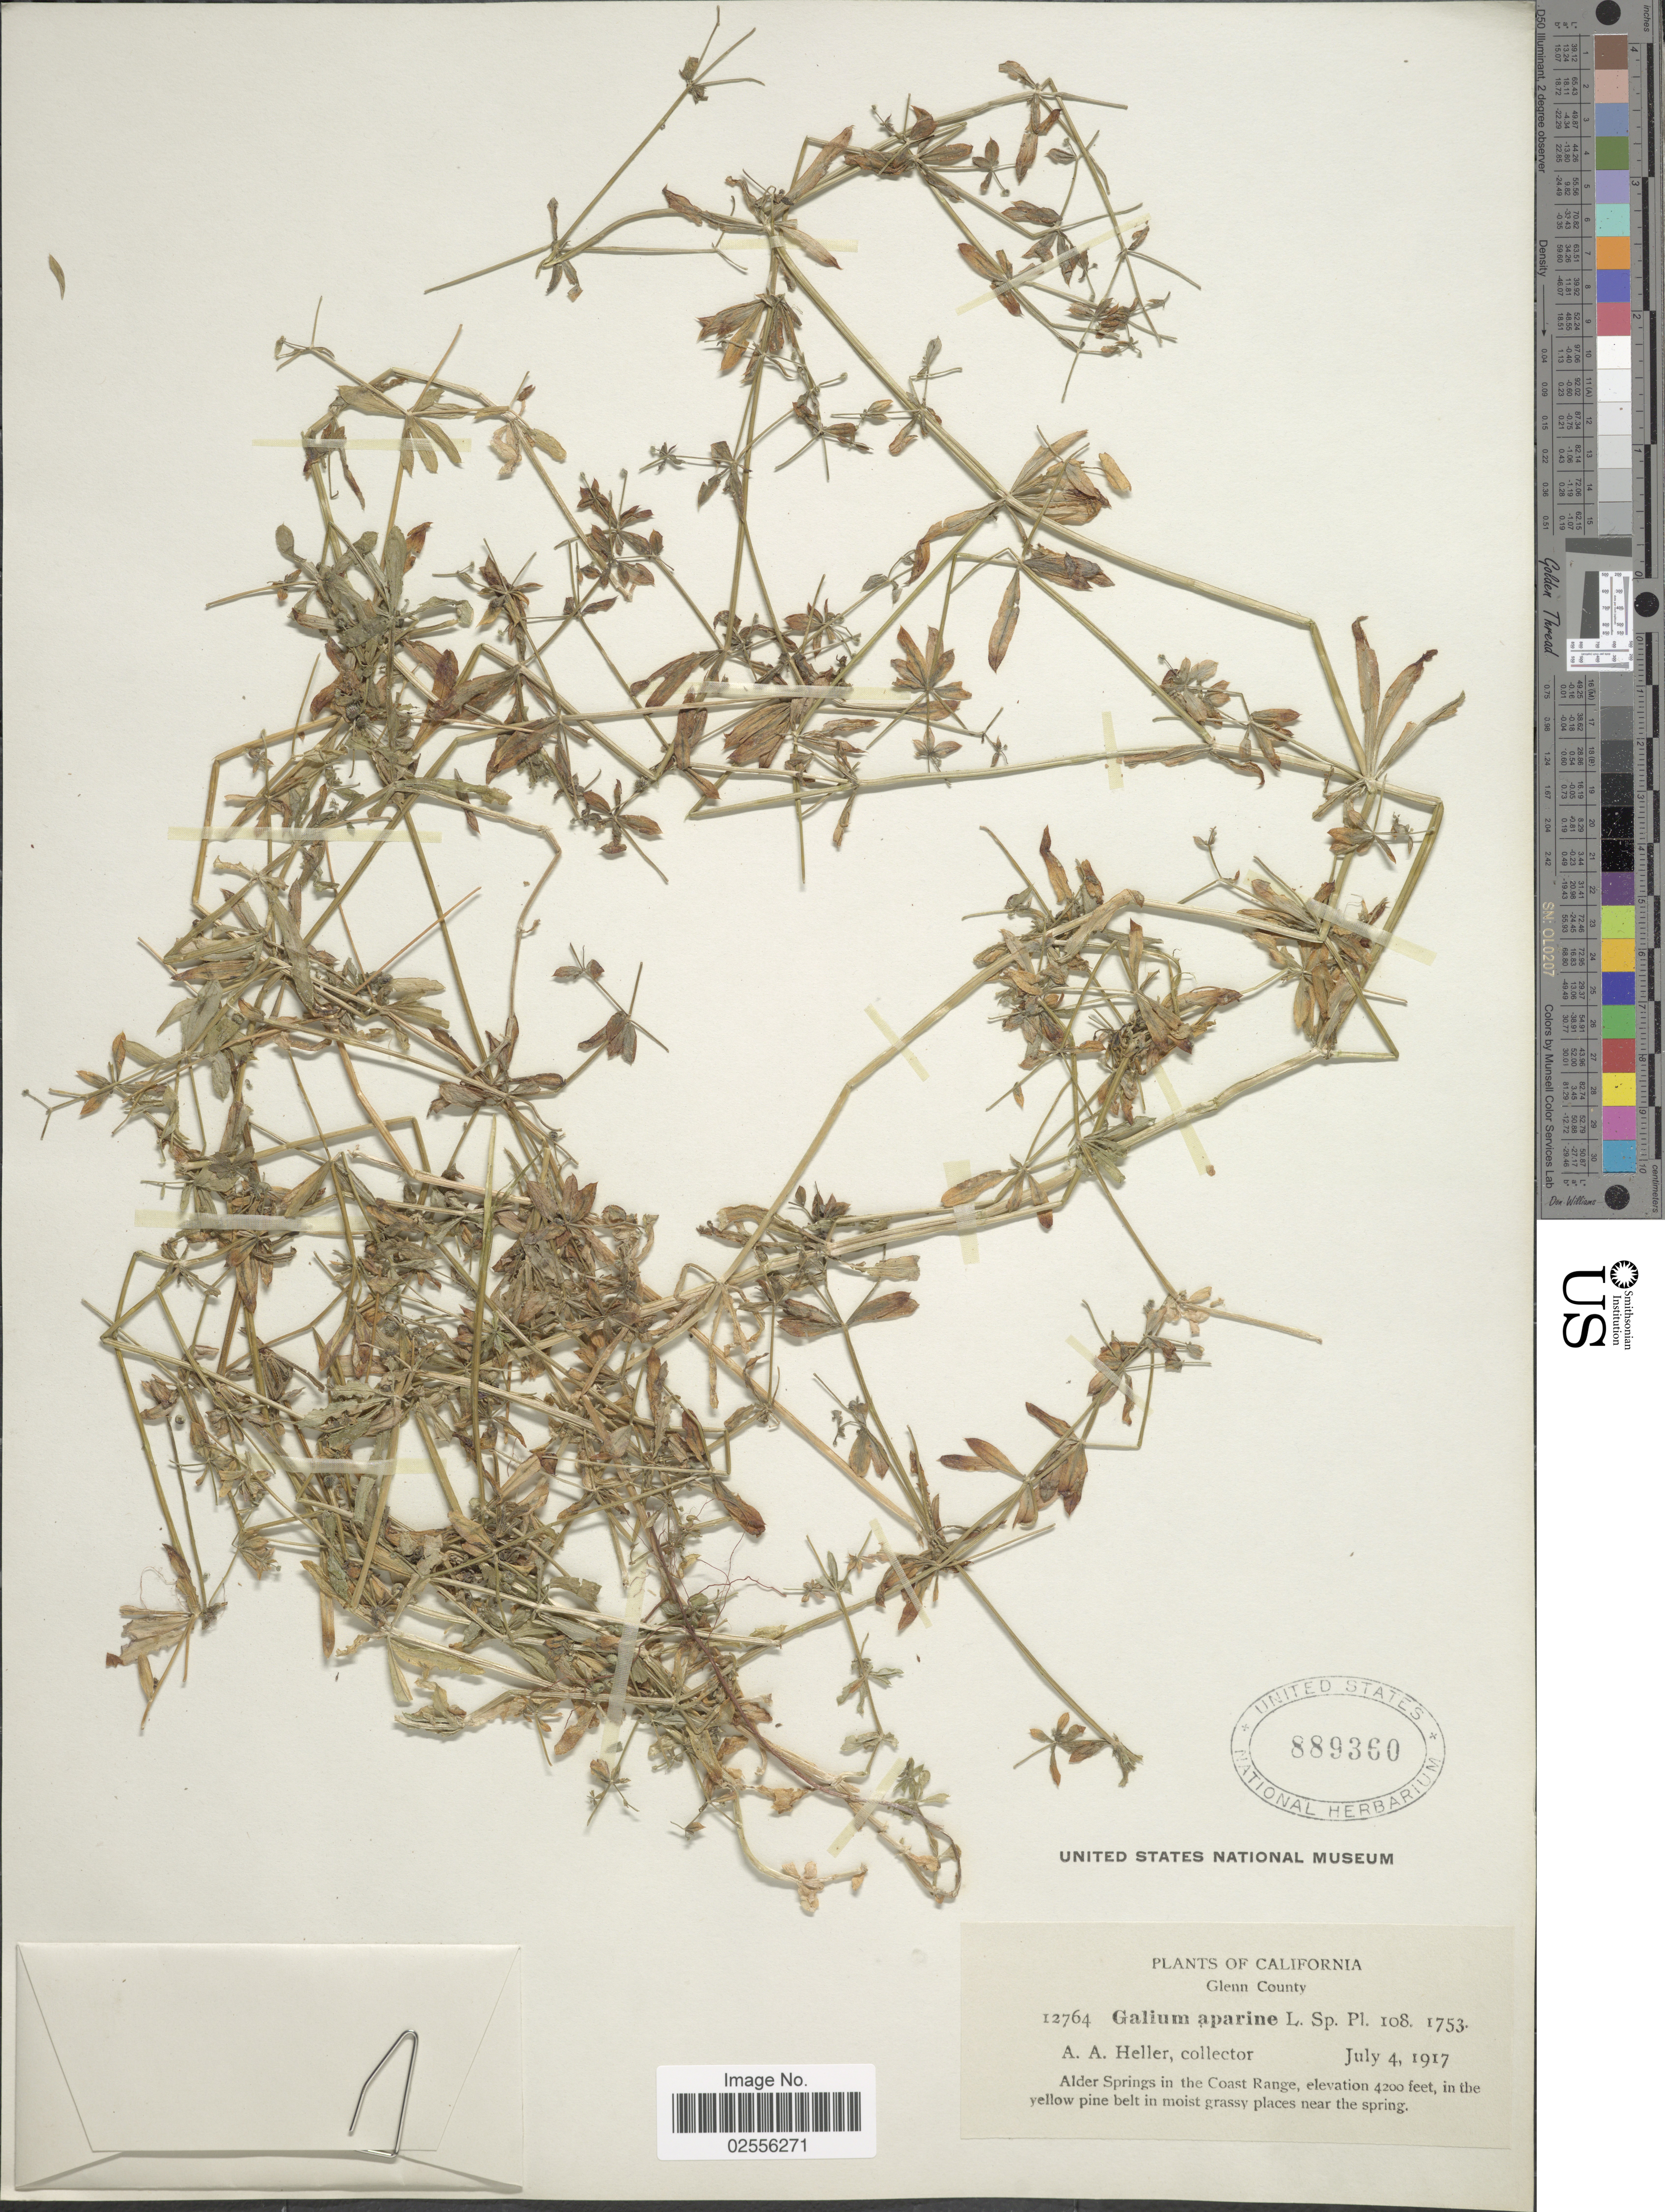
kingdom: Plantae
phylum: Tracheophyta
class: Magnoliopsida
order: Gentianales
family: Rubiaceae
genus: Galium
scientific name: Galium aparine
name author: L.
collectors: A. A. Heller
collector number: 12764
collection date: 1917-07-04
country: United States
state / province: California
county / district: Glenn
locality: Glenn County. Alder Springs in the Coast Range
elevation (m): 1280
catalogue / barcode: US 889360